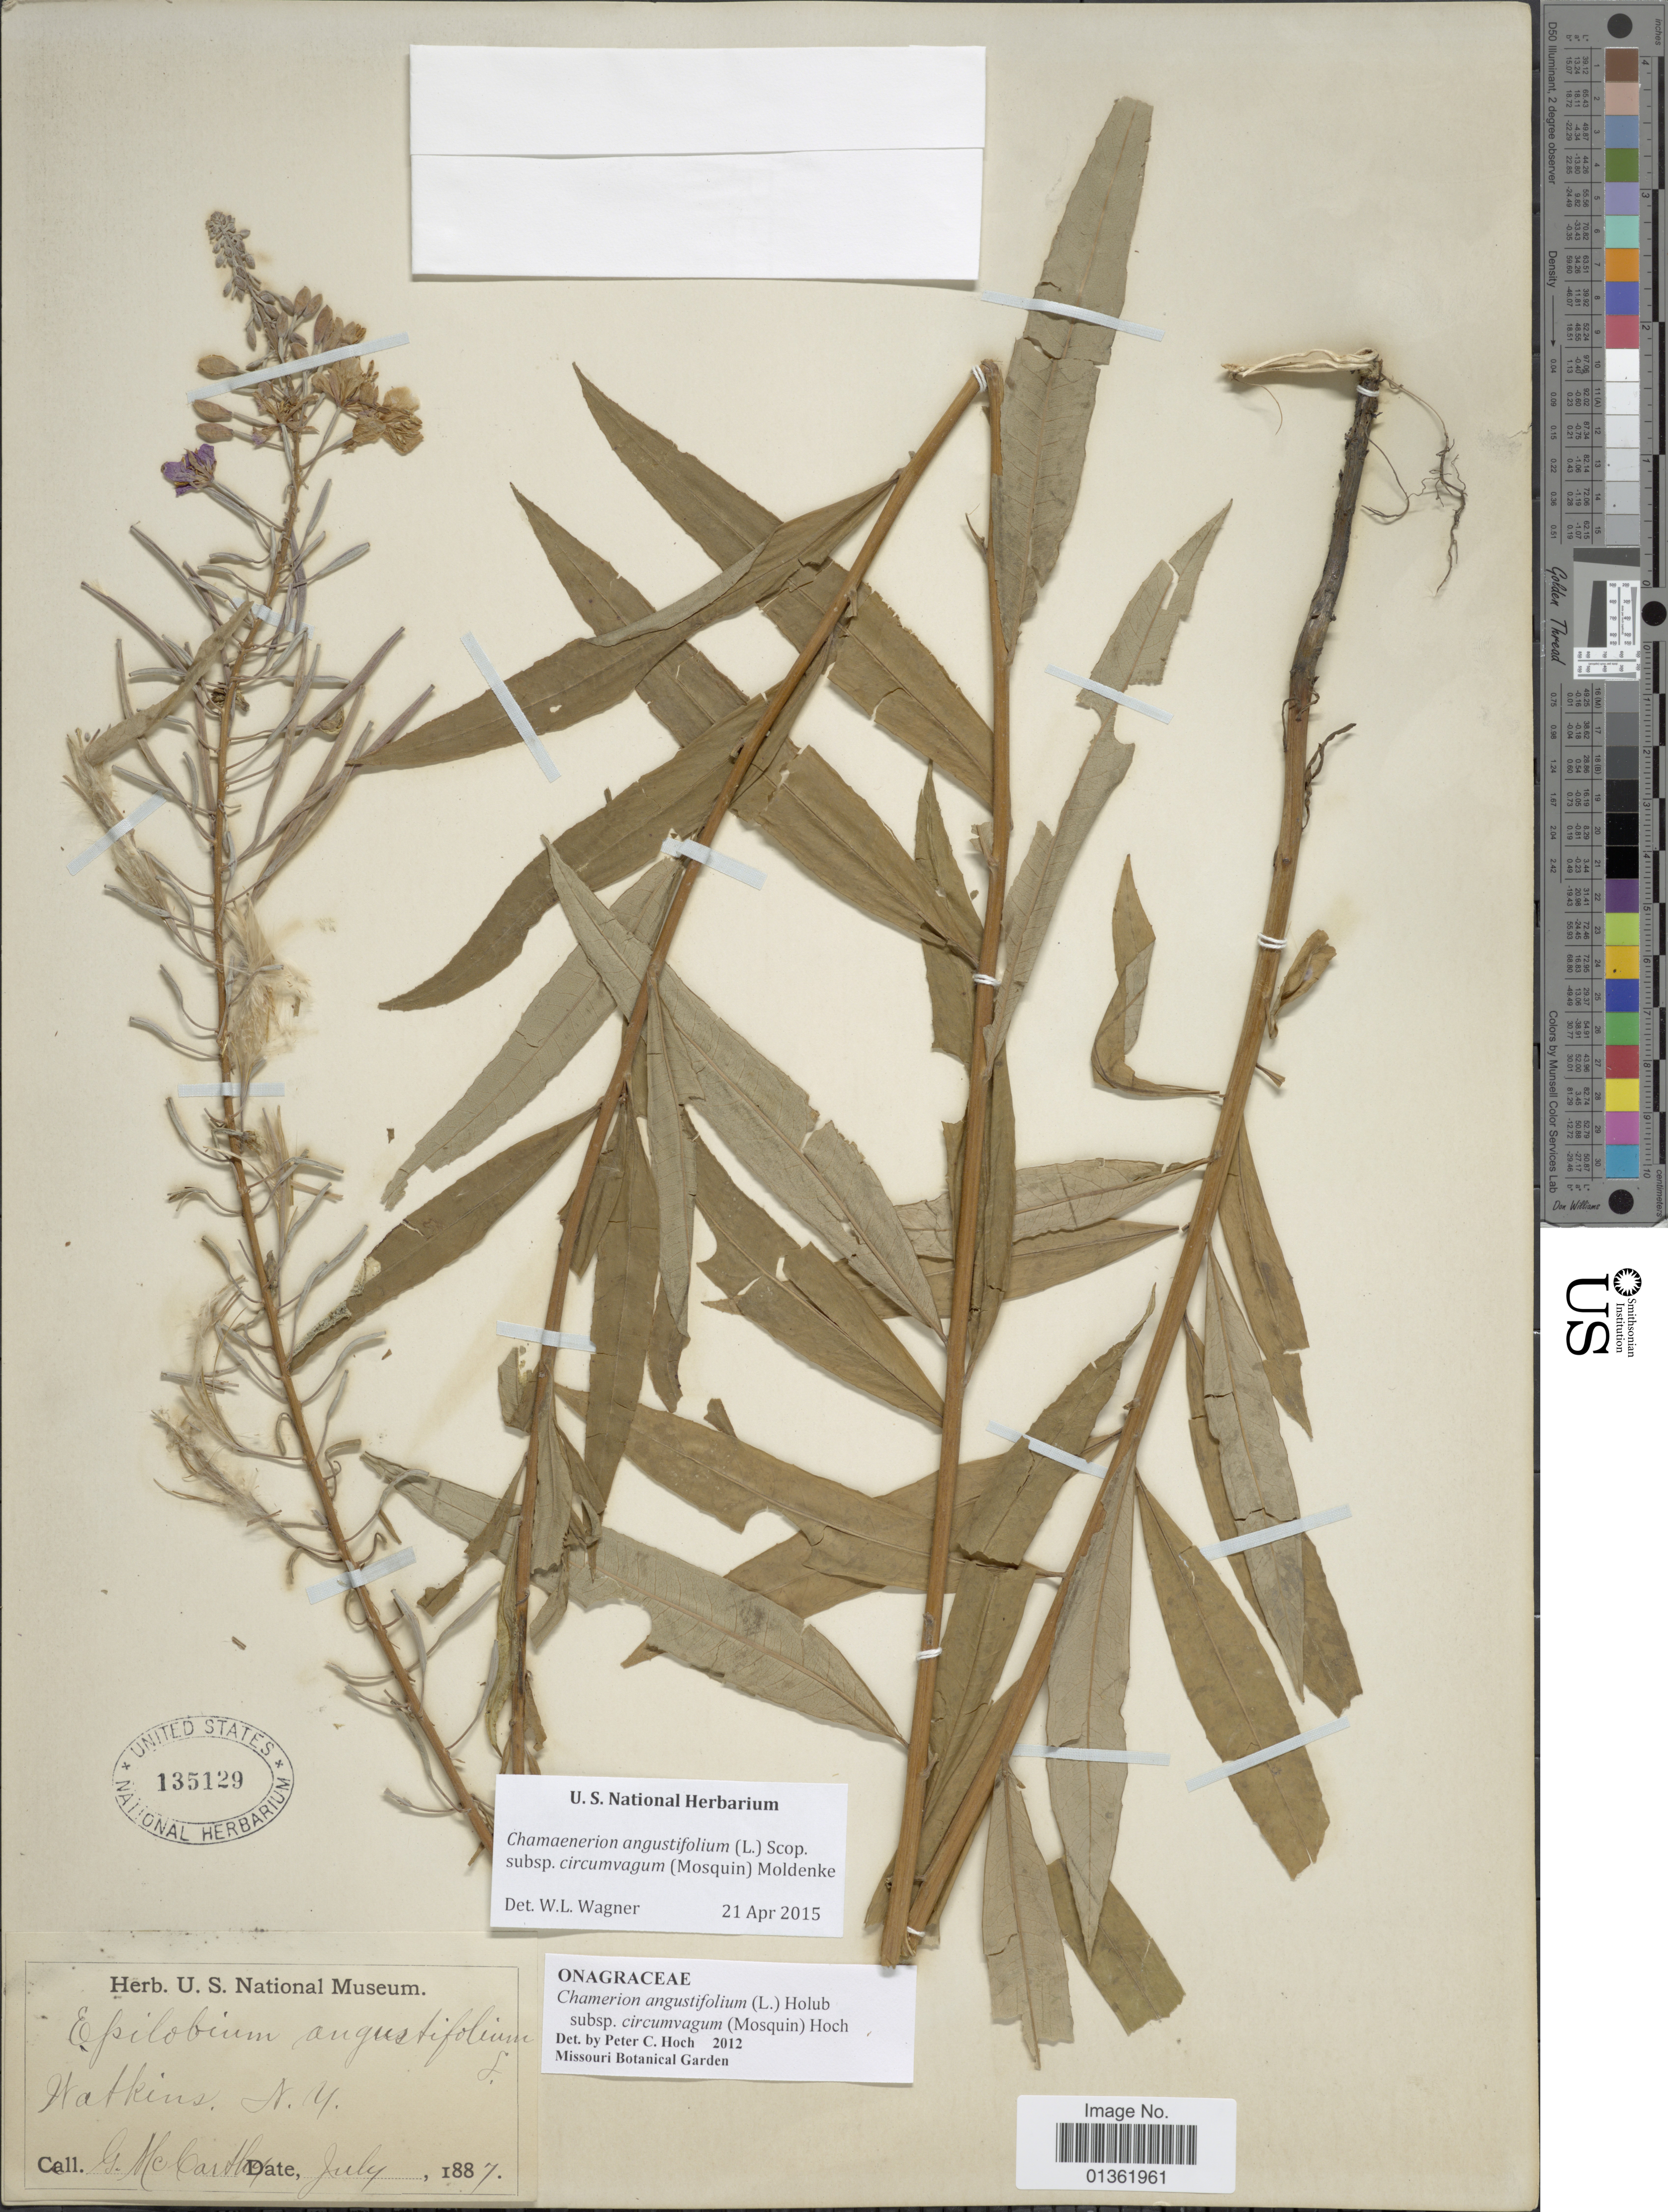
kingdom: Plantae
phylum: Tracheophyta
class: Magnoliopsida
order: Myrtales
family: Onagraceae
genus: Chamaenerion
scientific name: Chamaenerion angustifolium subsp. circumvagum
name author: (Mosquin) Moldenke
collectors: G. McCarthy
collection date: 1887-07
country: United States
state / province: New York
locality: Hatkins.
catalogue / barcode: US 135129